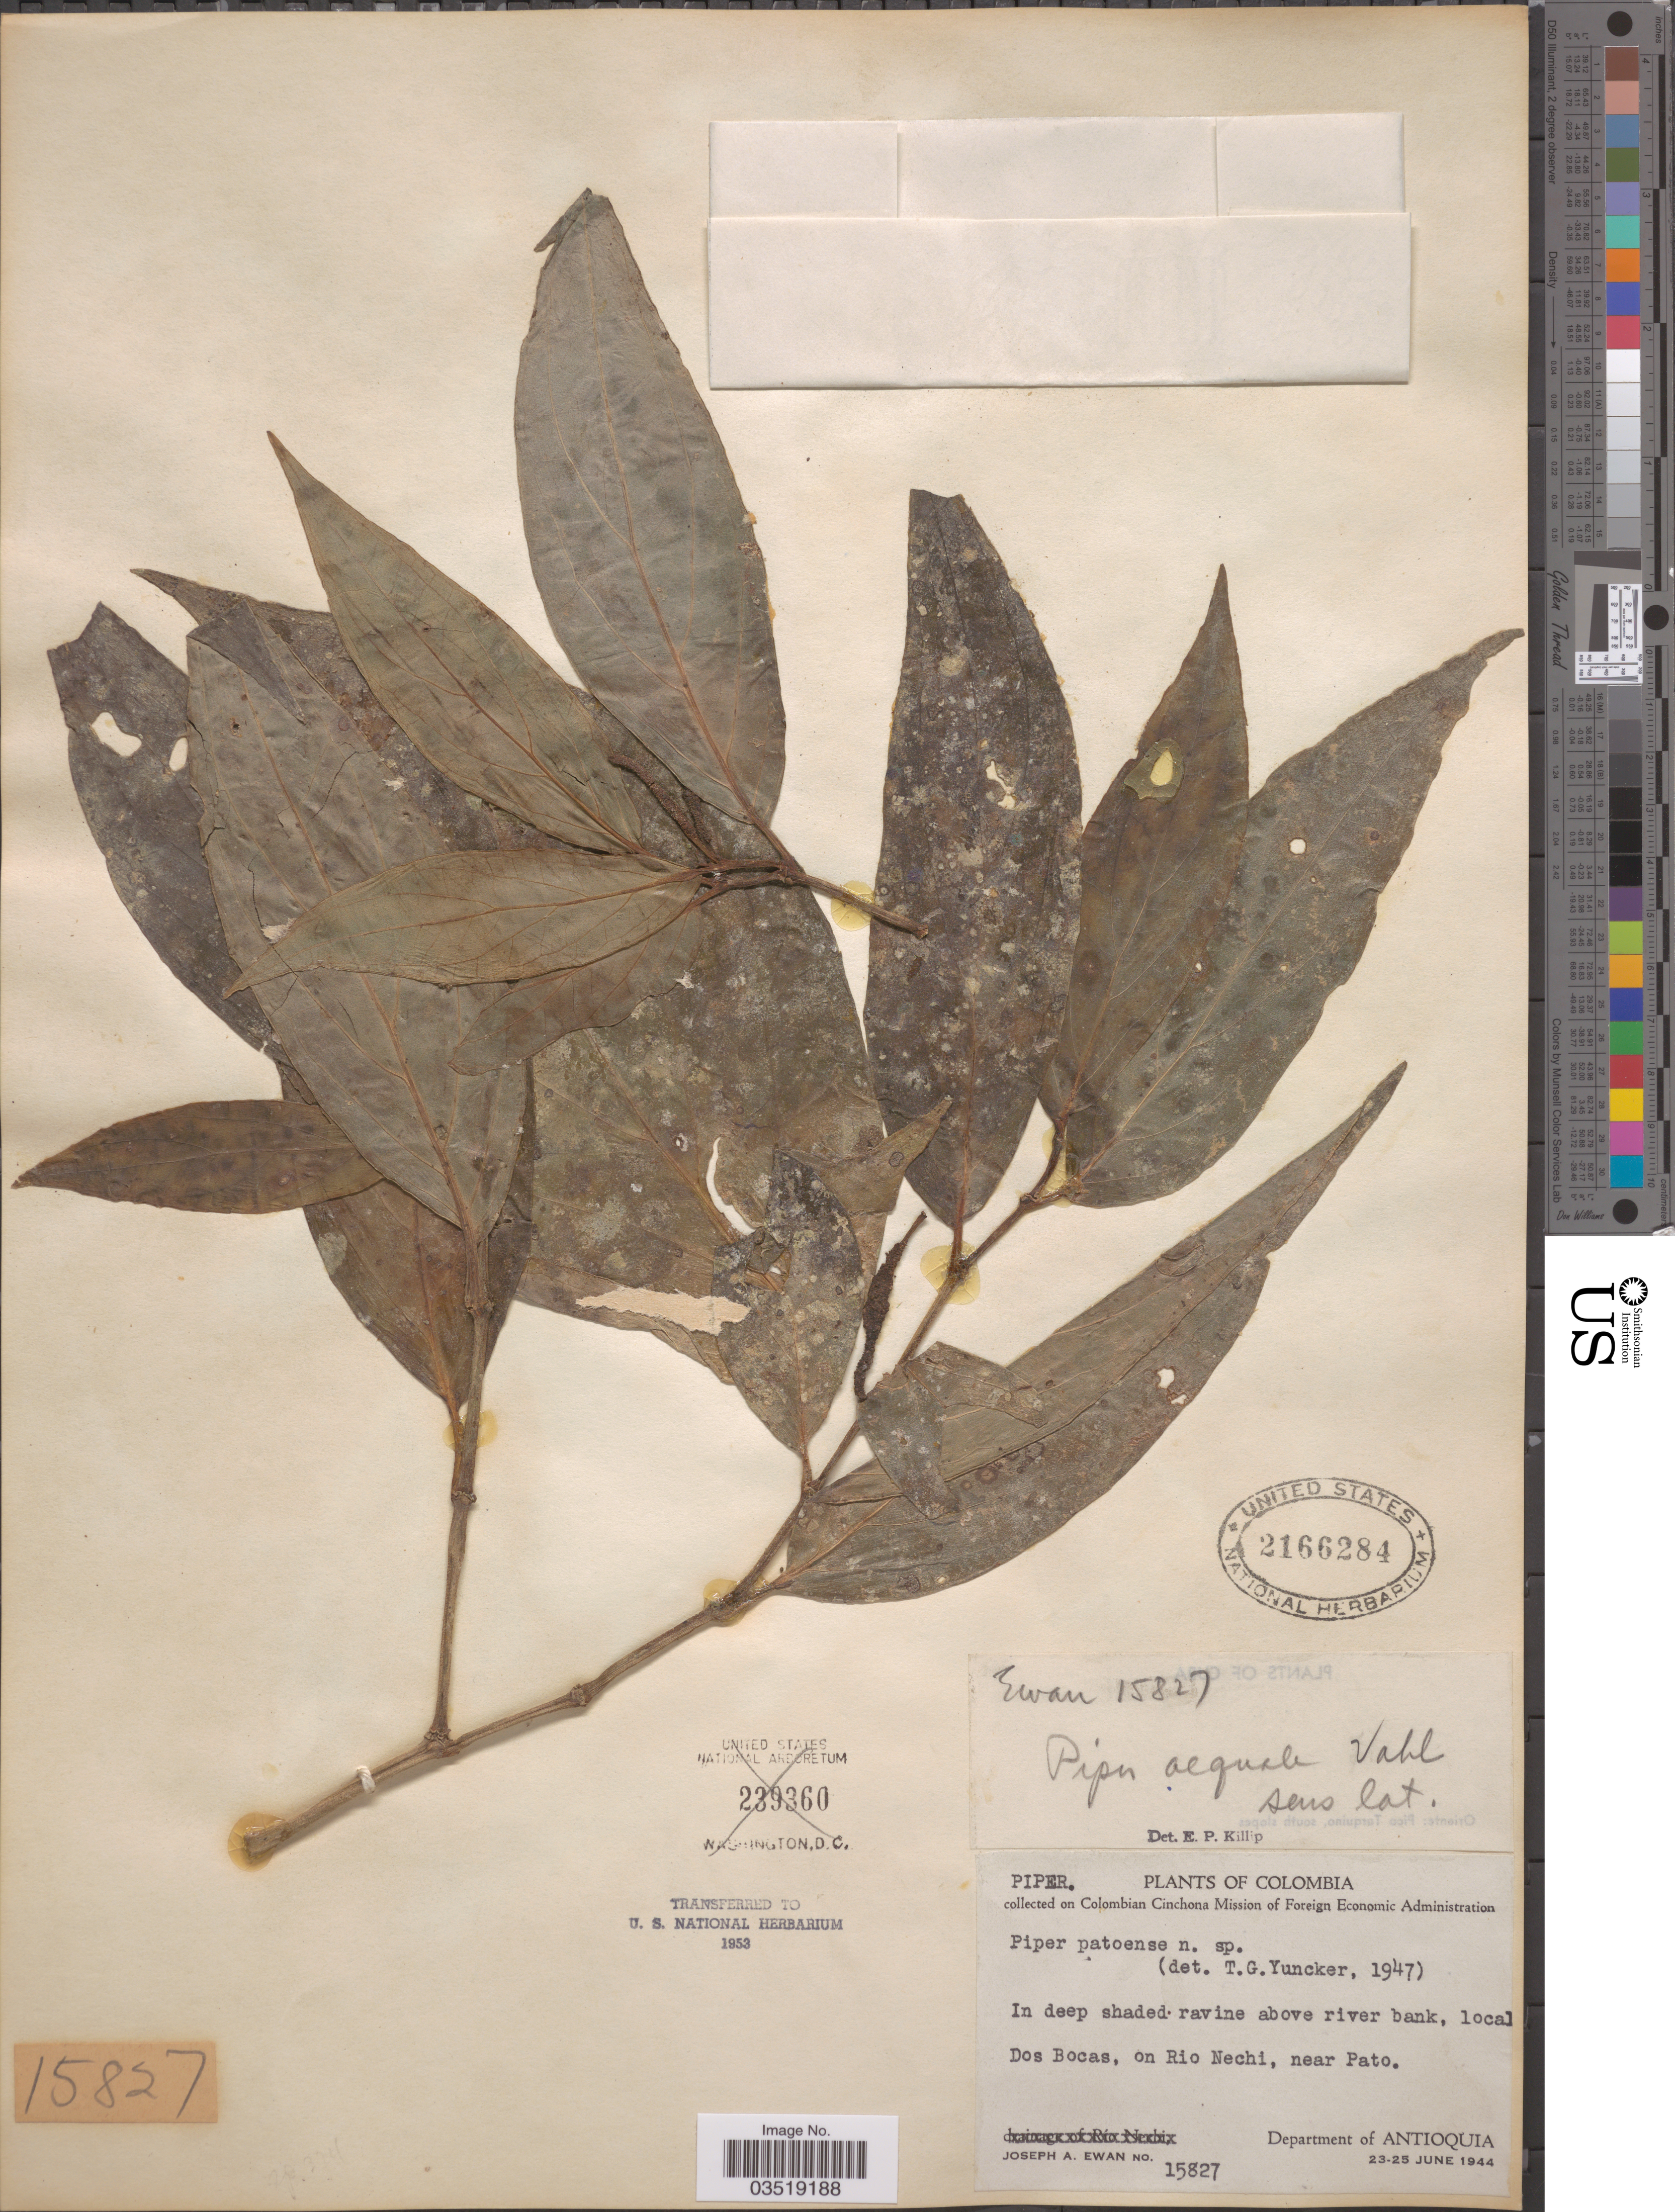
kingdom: Plantae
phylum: Tracheophyta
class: Magnoliopsida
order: Piperales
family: Piperaceae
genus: Piper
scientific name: Piper aequale var. aequale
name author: Vahl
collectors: J. A. Ewan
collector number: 15827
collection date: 1944-06-23/1944-06-25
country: Colombia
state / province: Antioquia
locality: Dos Bocas, on Rio Nechi, near Pato. Department of Antioquia.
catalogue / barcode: US 2166284